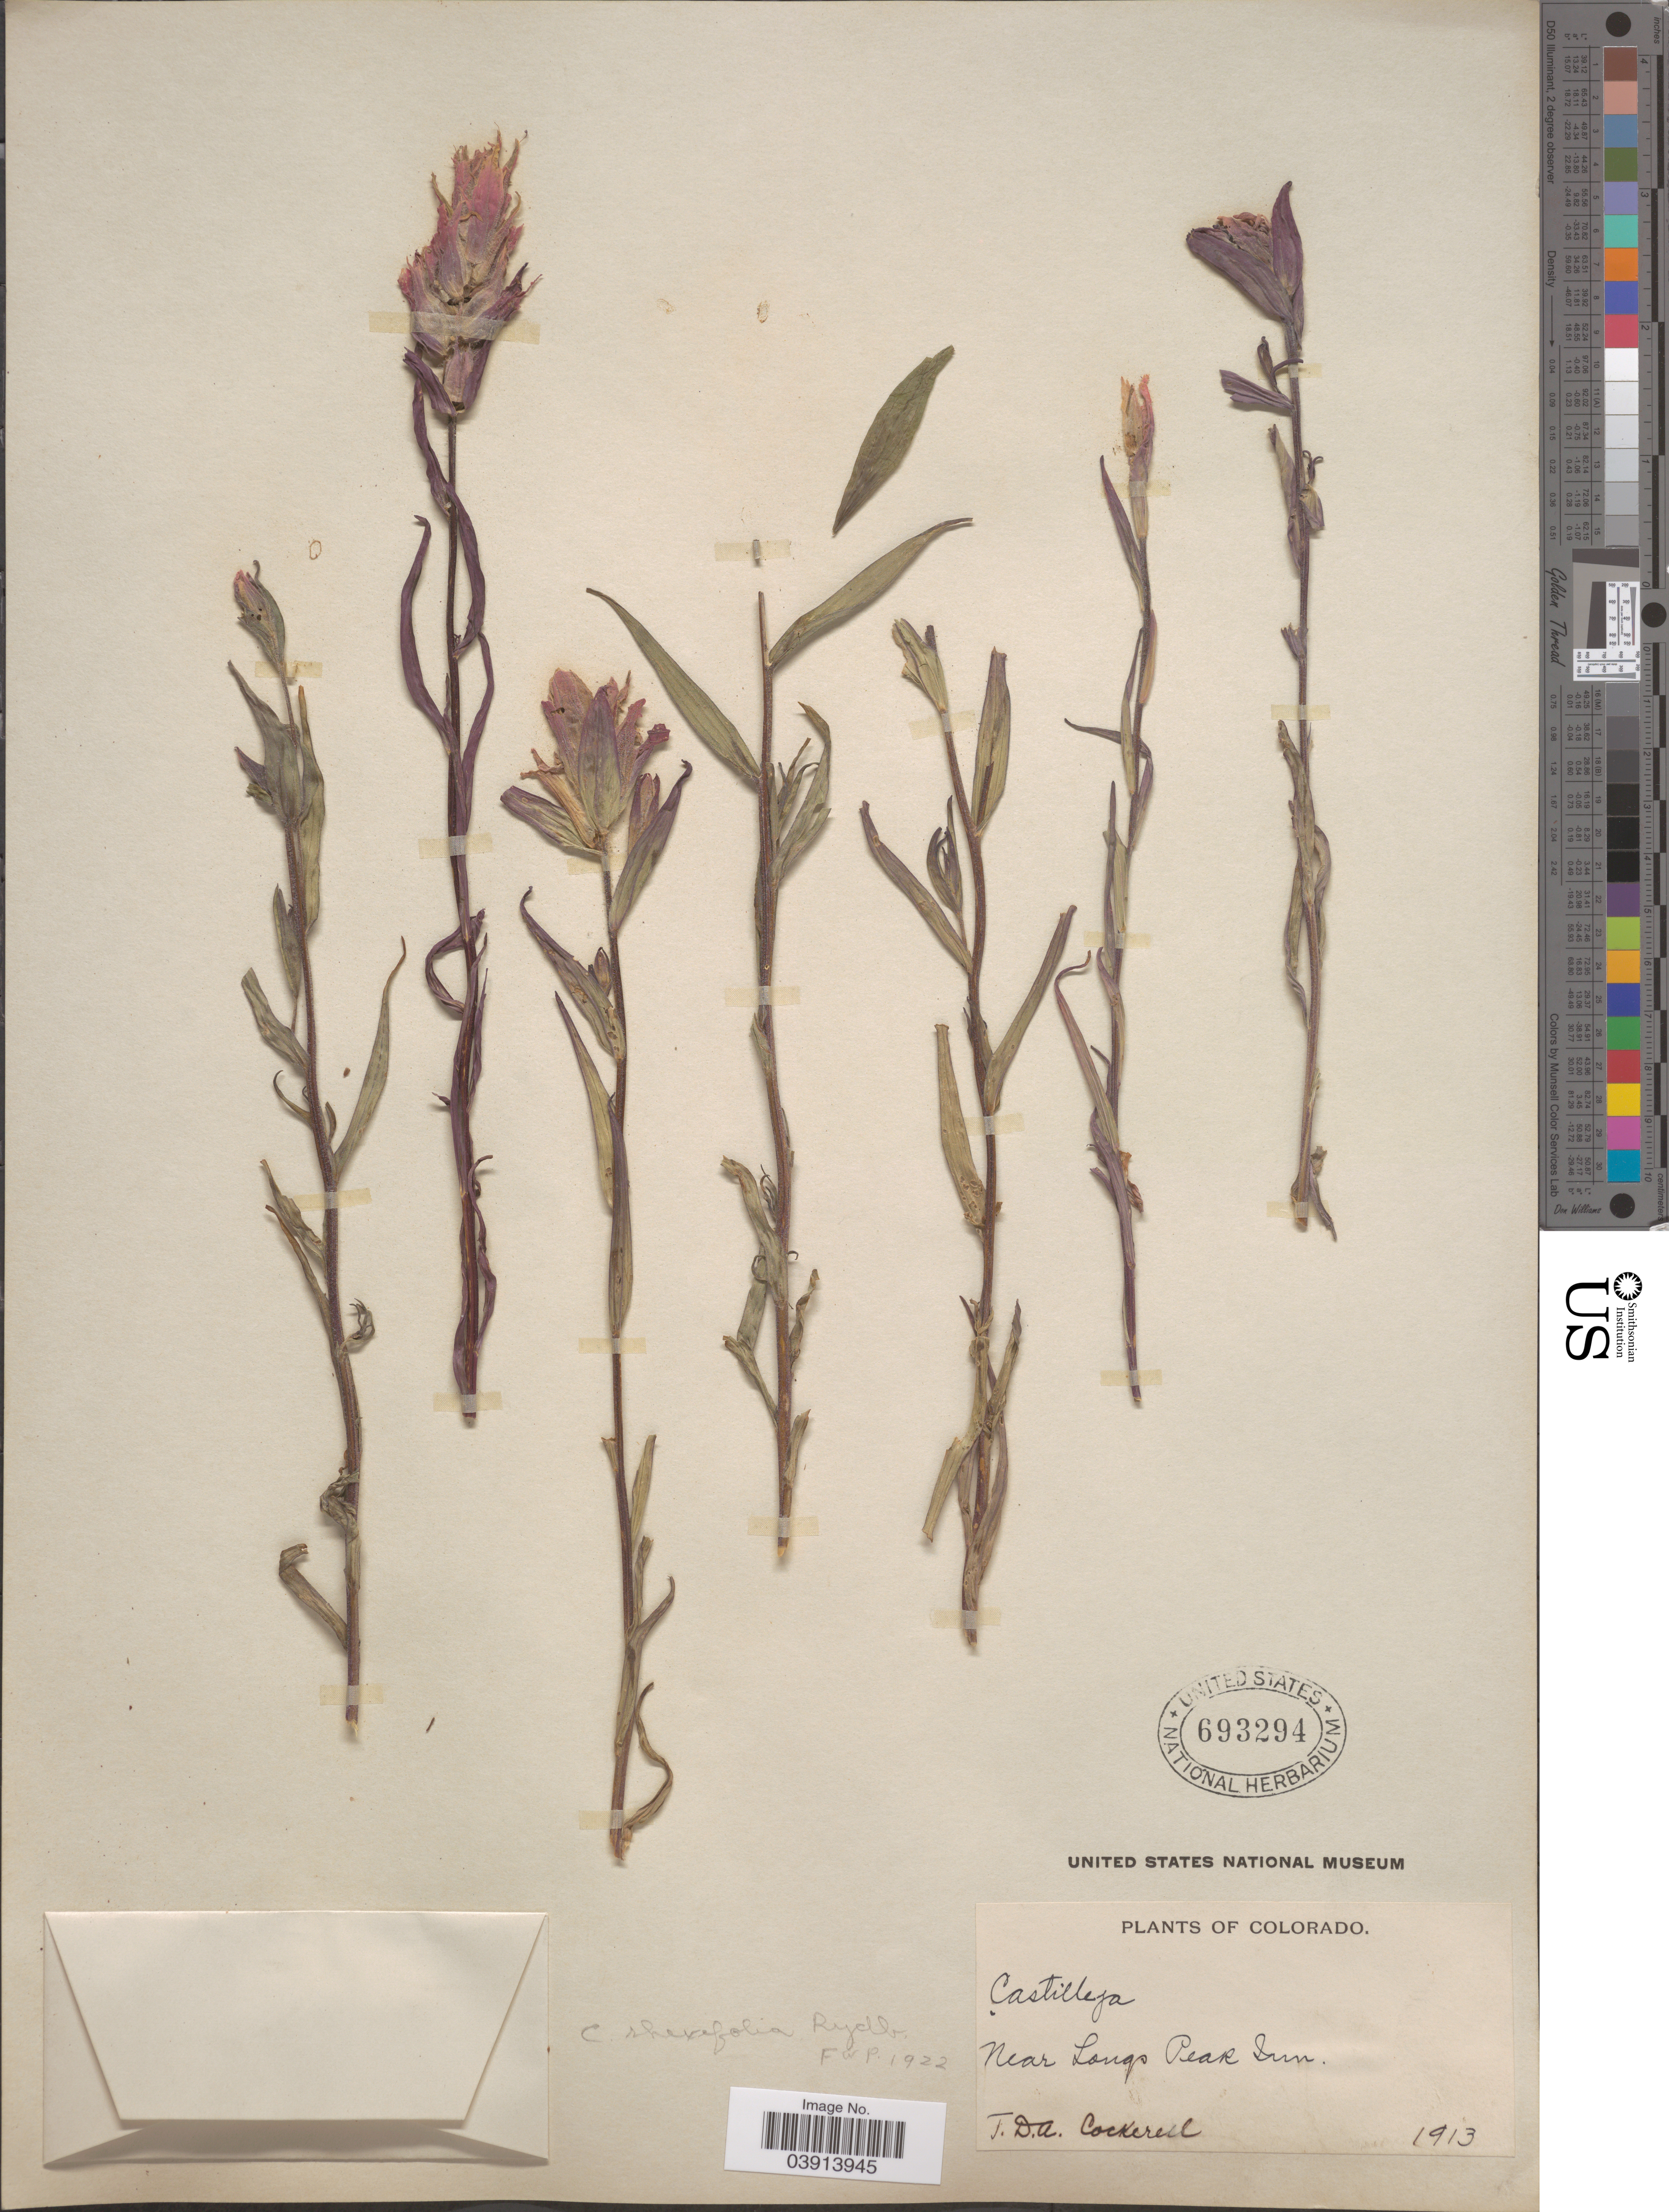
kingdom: Plantae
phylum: Tracheophyta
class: Magnoliopsida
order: Lamiales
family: Orobanchaceae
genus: Castilleja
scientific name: Castilleja rhexiifolia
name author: Rydb.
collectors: T. Cockerell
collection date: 1913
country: United States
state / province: Colorado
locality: Near Longs Peak Inn.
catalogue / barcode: US 693294